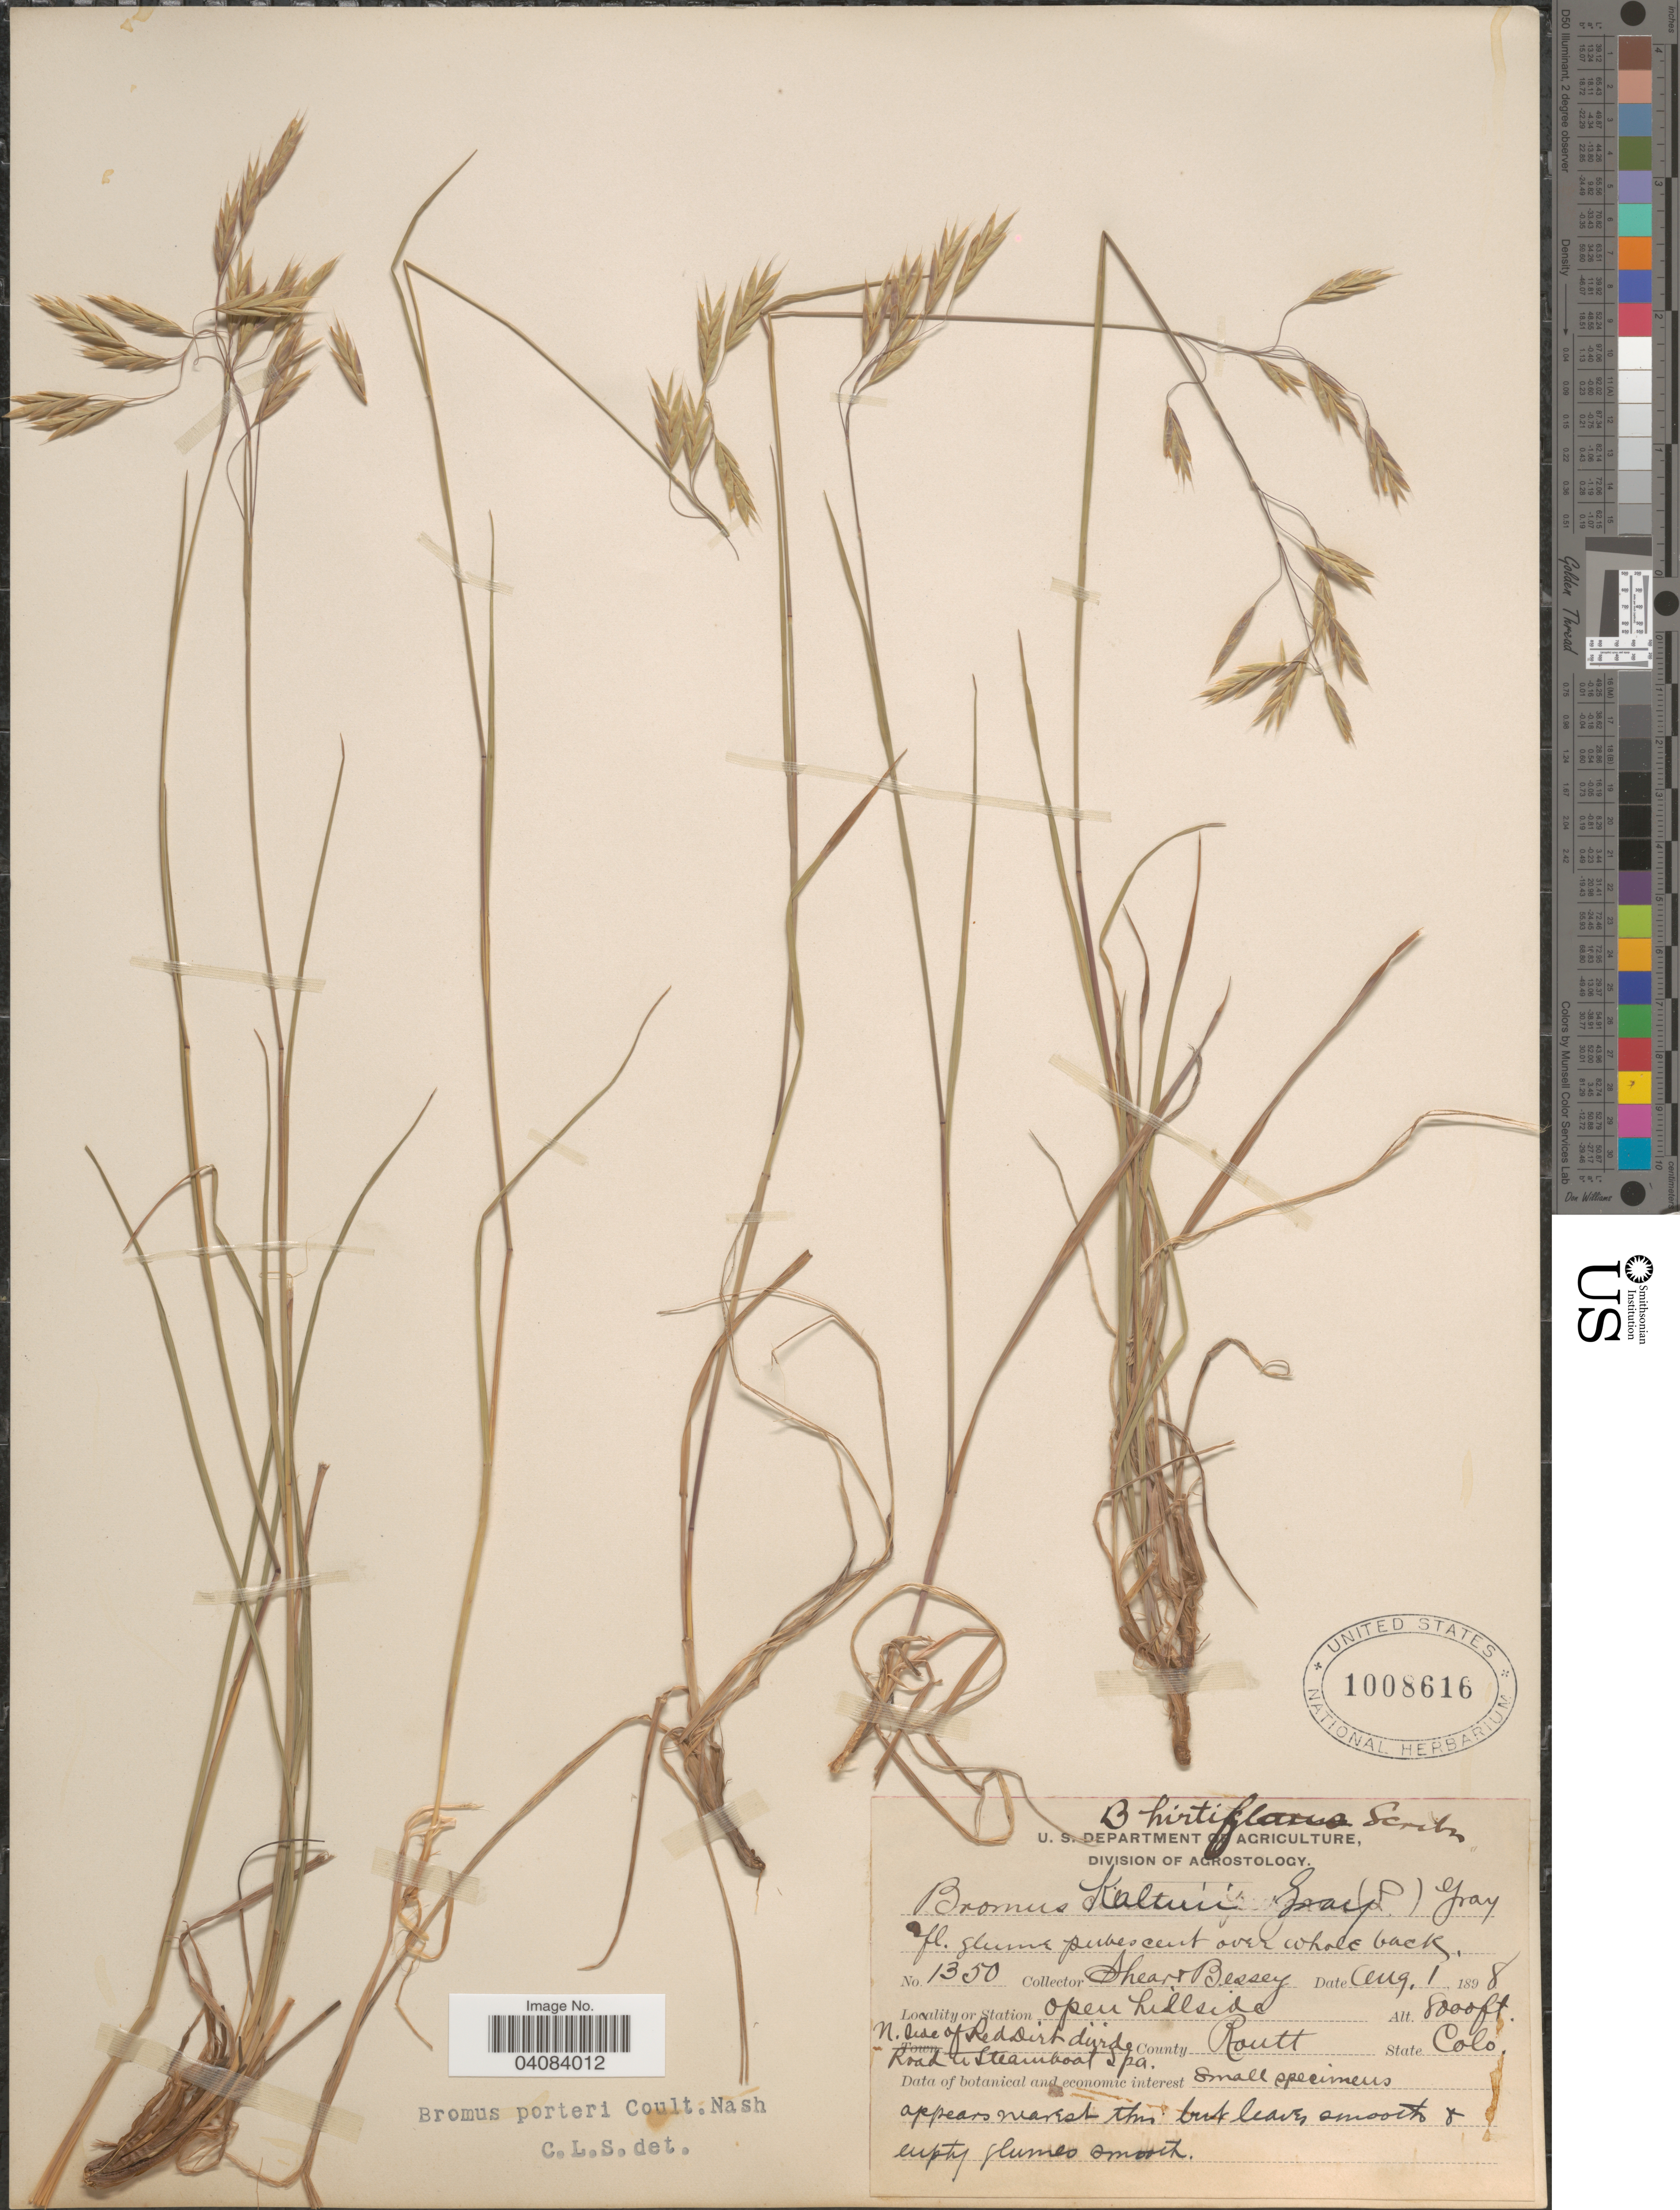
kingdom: Plantae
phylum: Tracheophyta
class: Liliopsida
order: Poales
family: Poaceae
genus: Bromus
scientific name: Bromus porteri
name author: (J.M. Coult.) Nash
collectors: -- Shear & -. Bessey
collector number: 1350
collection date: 1898-08-01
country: United States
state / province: Colorado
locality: Open hillside. N. side of Red Dirt divide Road to Steamboat Spa. County Routt.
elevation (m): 2438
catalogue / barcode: US 1008616